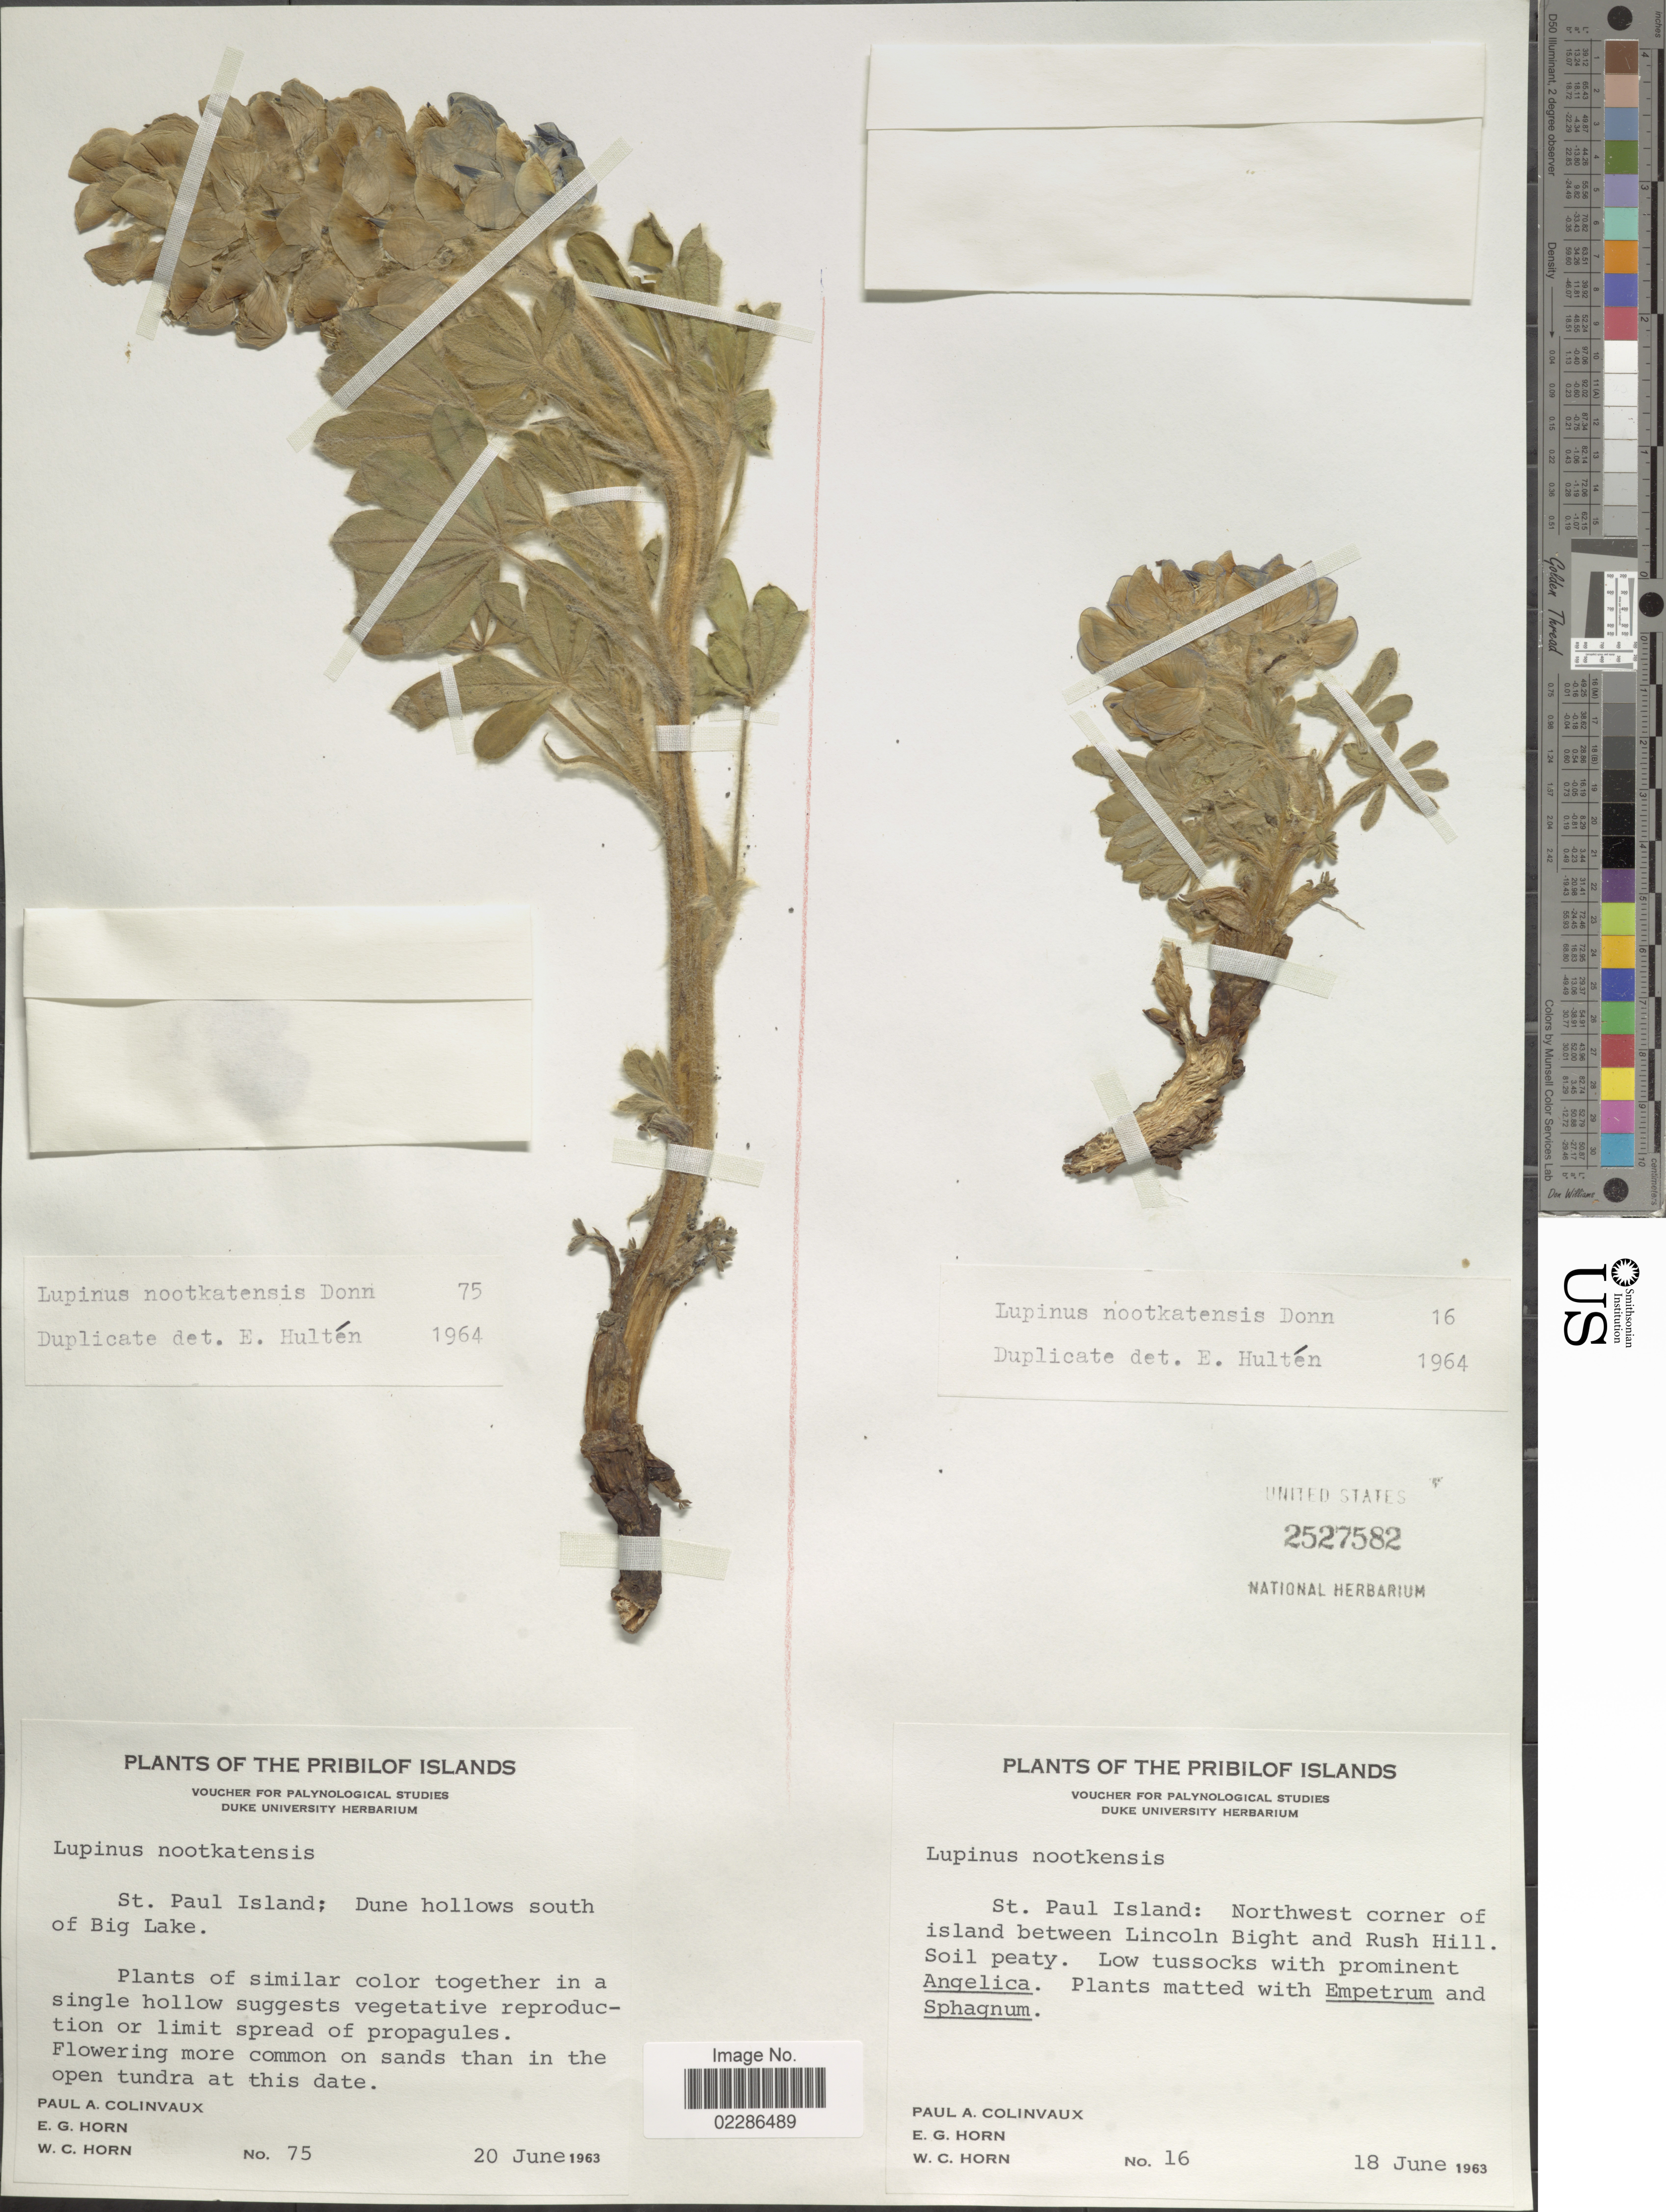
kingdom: Plantae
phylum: Tracheophyta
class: Magnoliopsida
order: Fabales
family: Fabaceae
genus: Lupinus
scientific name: Lupinus nootkatensis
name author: Donn ex Sims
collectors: P. Colinvaux, E. Horn & W. Horn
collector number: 16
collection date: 1963-06-18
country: United States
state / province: Alaska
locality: The Pribilof Islands, St Paul Island: Northwest corner of island between Lincoln Bight and Rush Hill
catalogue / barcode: US 2527582